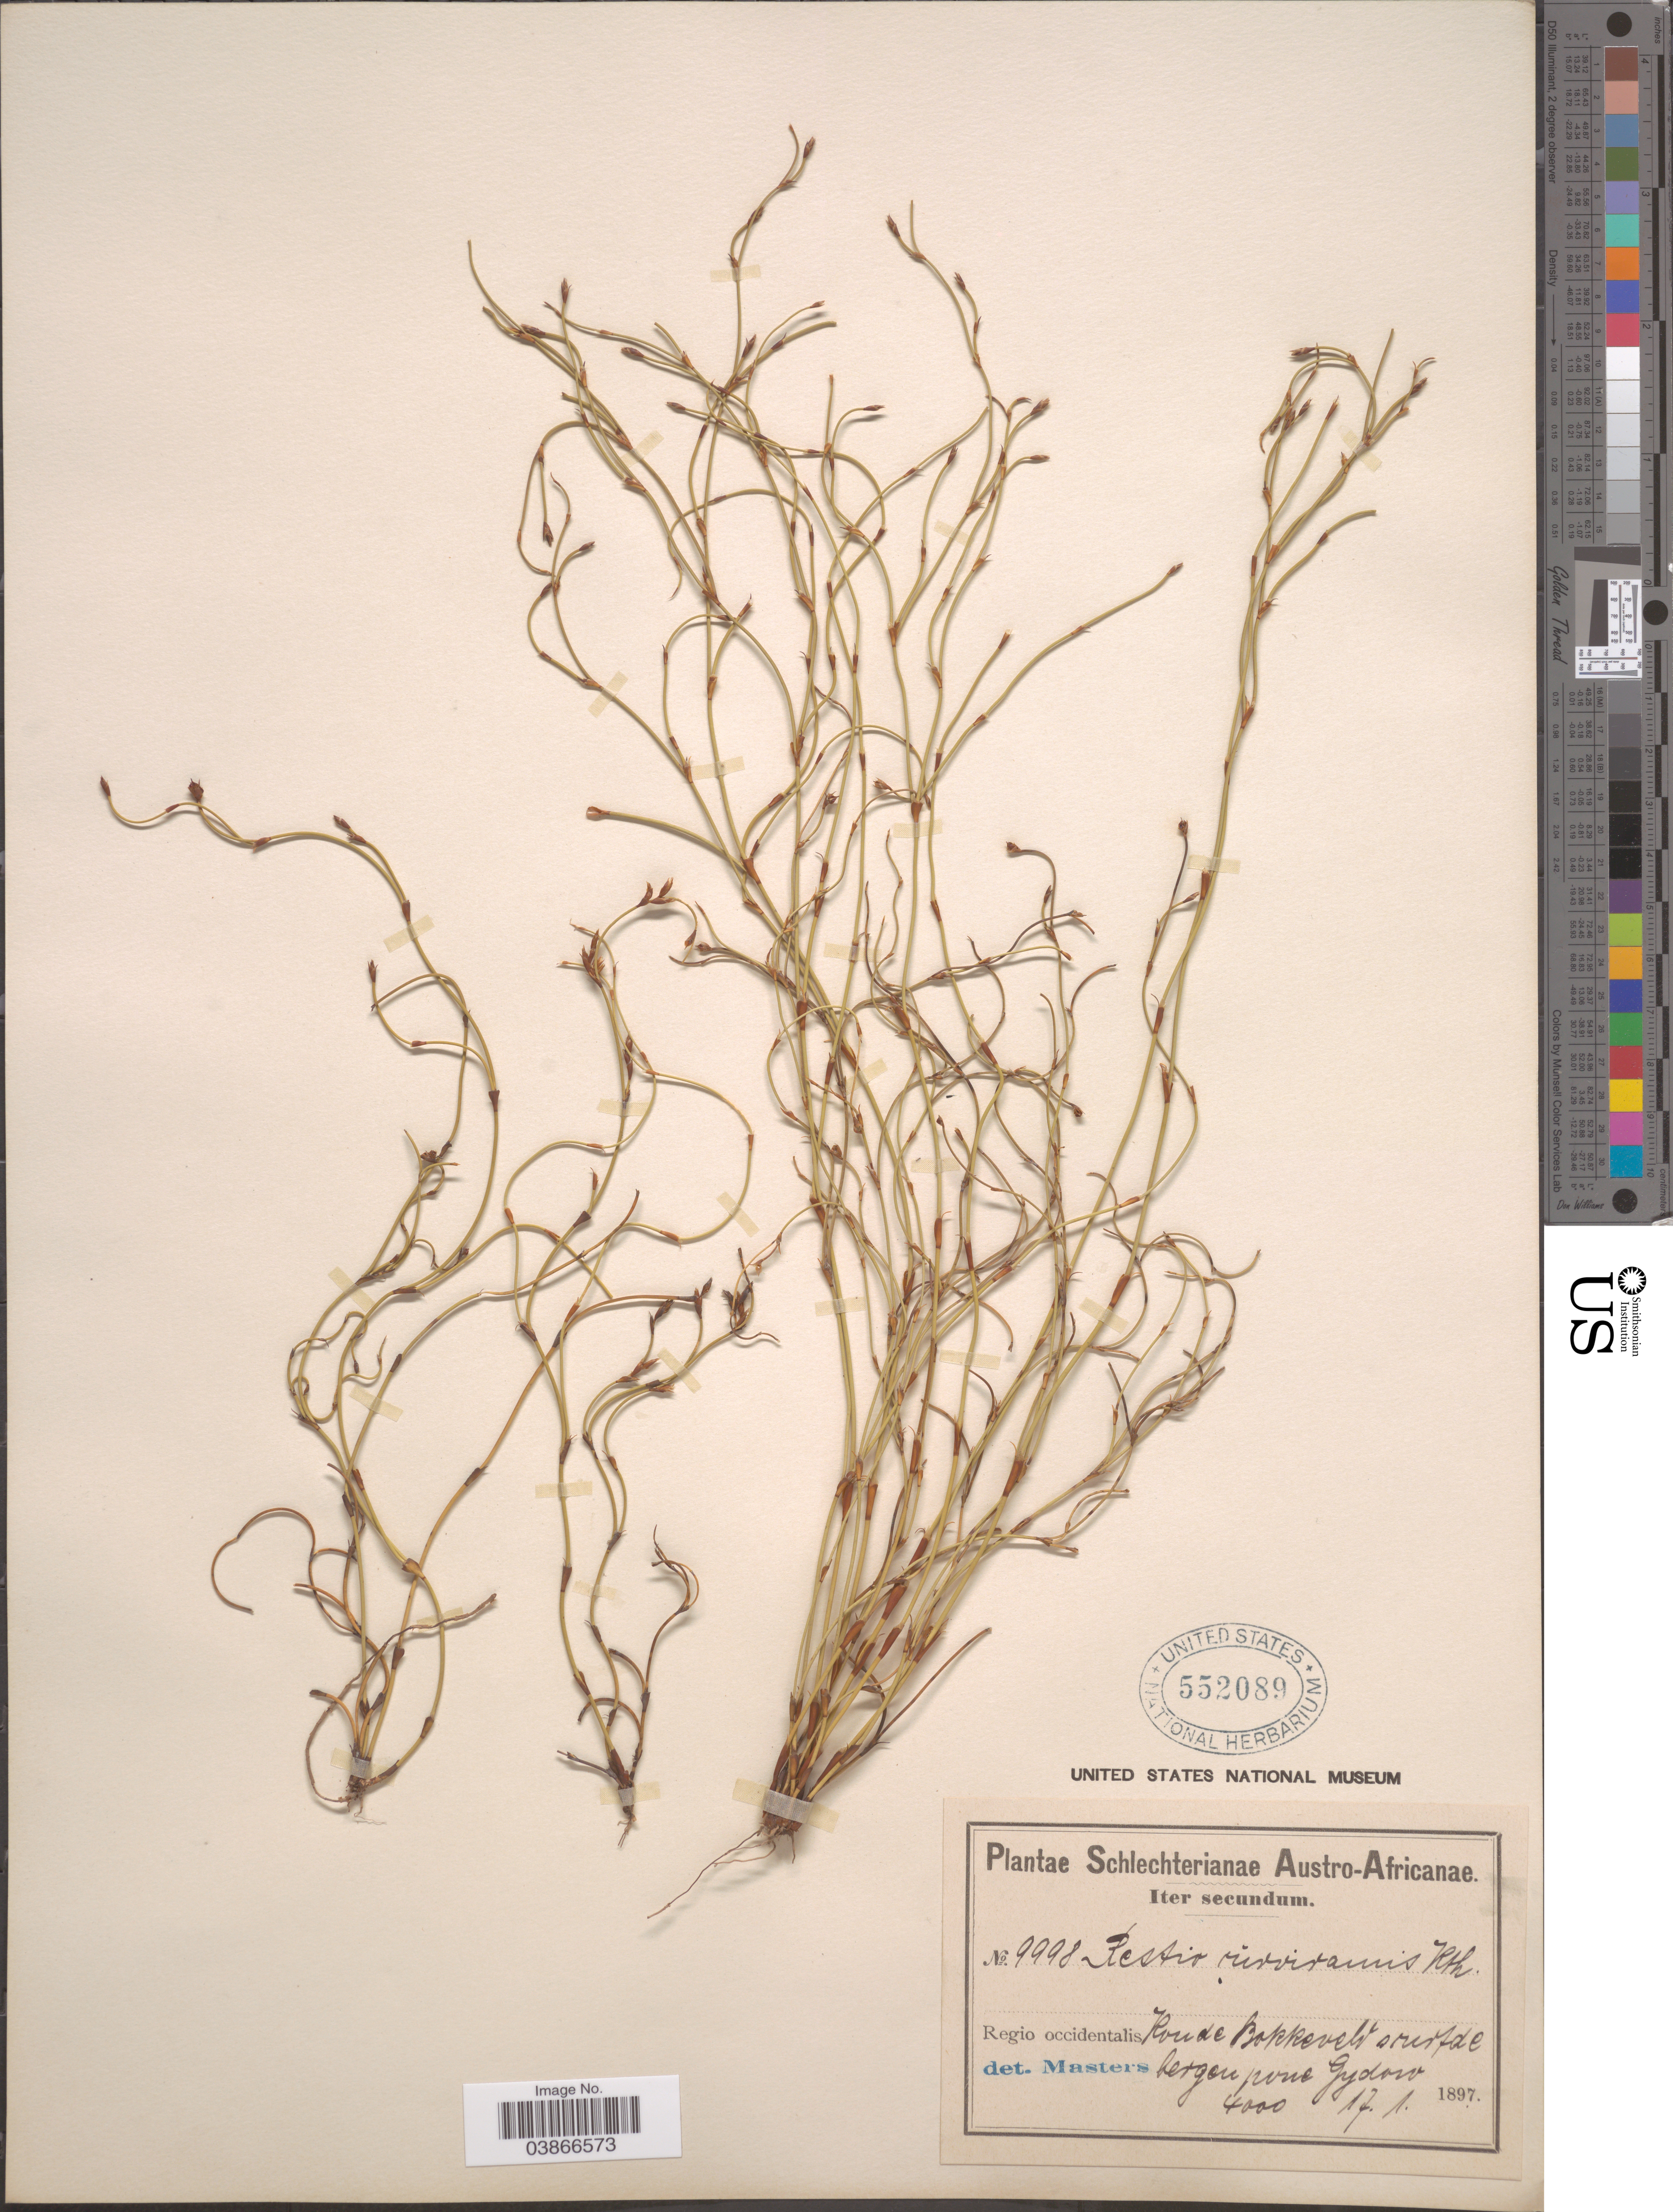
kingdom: Plantae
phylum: Tracheophyta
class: Liliopsida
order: Poales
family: Restionaceae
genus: Restio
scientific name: Restio curviramis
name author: Kunth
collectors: Schlechter, --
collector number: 9998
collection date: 1897-01-17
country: South Africa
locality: Austro-Africanae. Regio occidentalis. Koude Bokkeveld srelfde [interpreted] bergen pone Gydow.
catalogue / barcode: US 552089